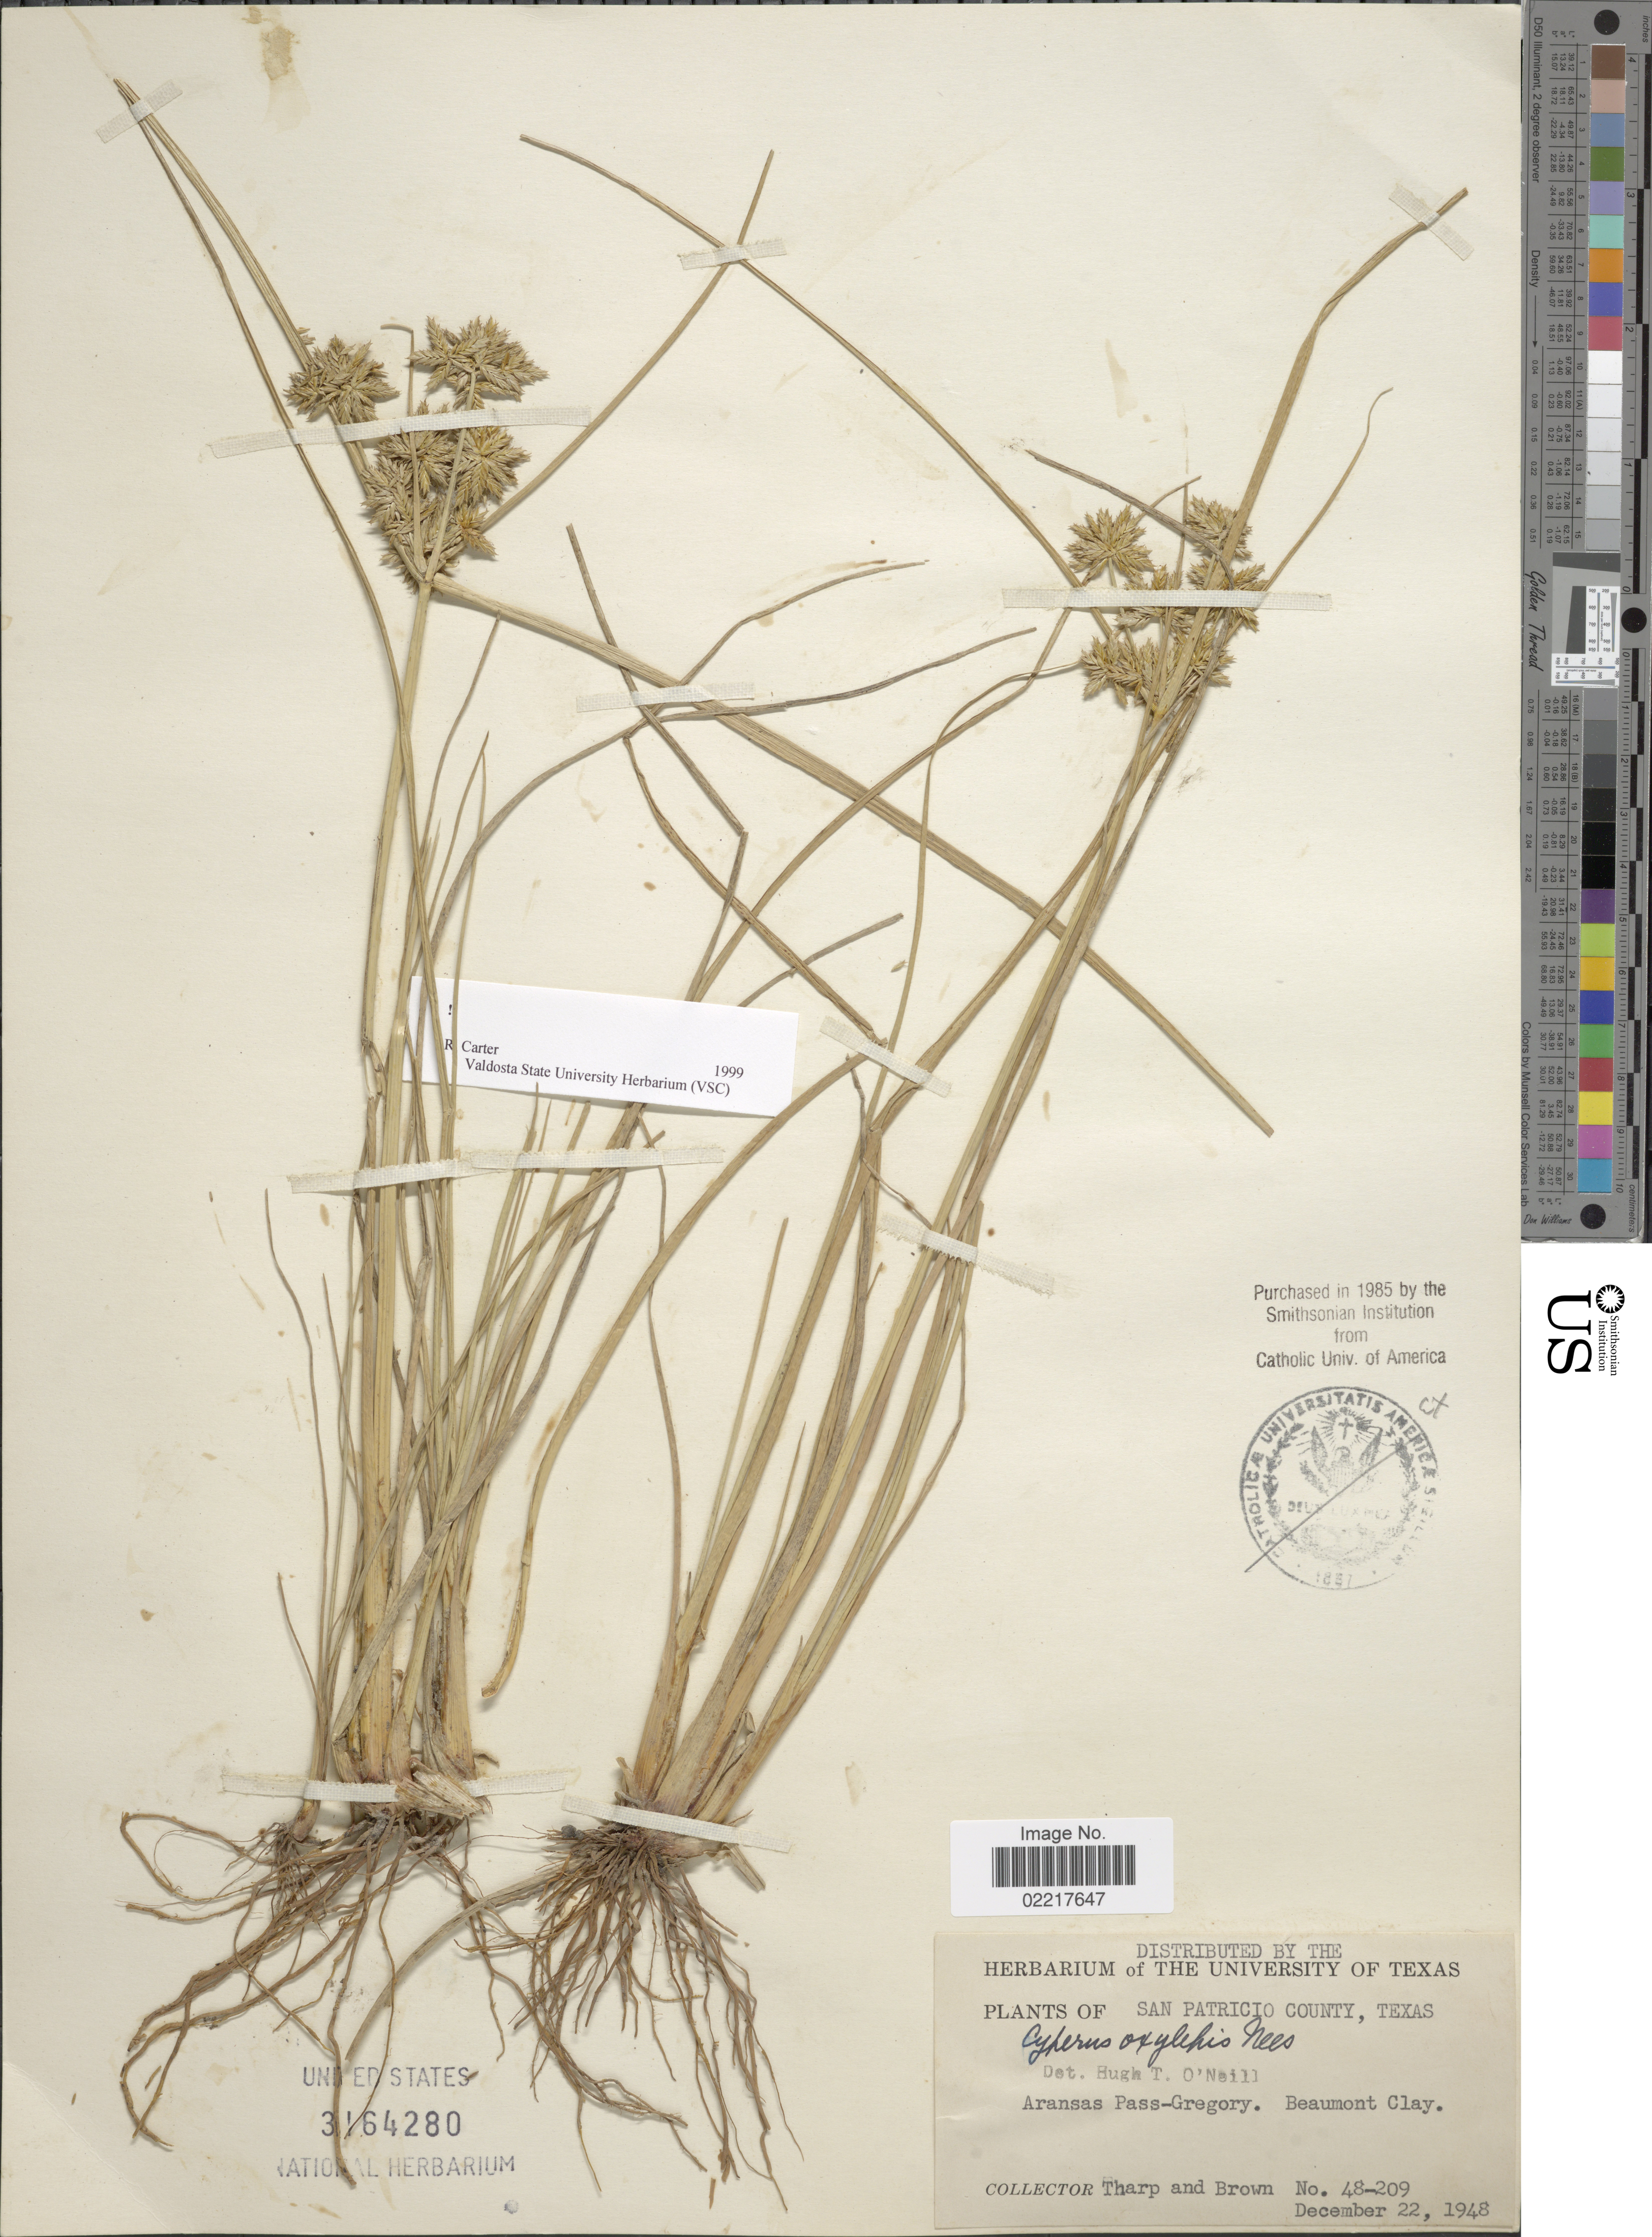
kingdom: Plantae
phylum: Tracheophyta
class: Liliopsida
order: Poales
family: Cyperaceae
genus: Cyperus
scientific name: Cyperus oxylepis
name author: Nees ex Steud.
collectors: Tharp, -- & -- Brown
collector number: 48-209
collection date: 1948-12-22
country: United States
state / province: Texas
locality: San Patricio County, Aransas Pass-Gregory. Beaumont Clay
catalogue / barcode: US 3164280